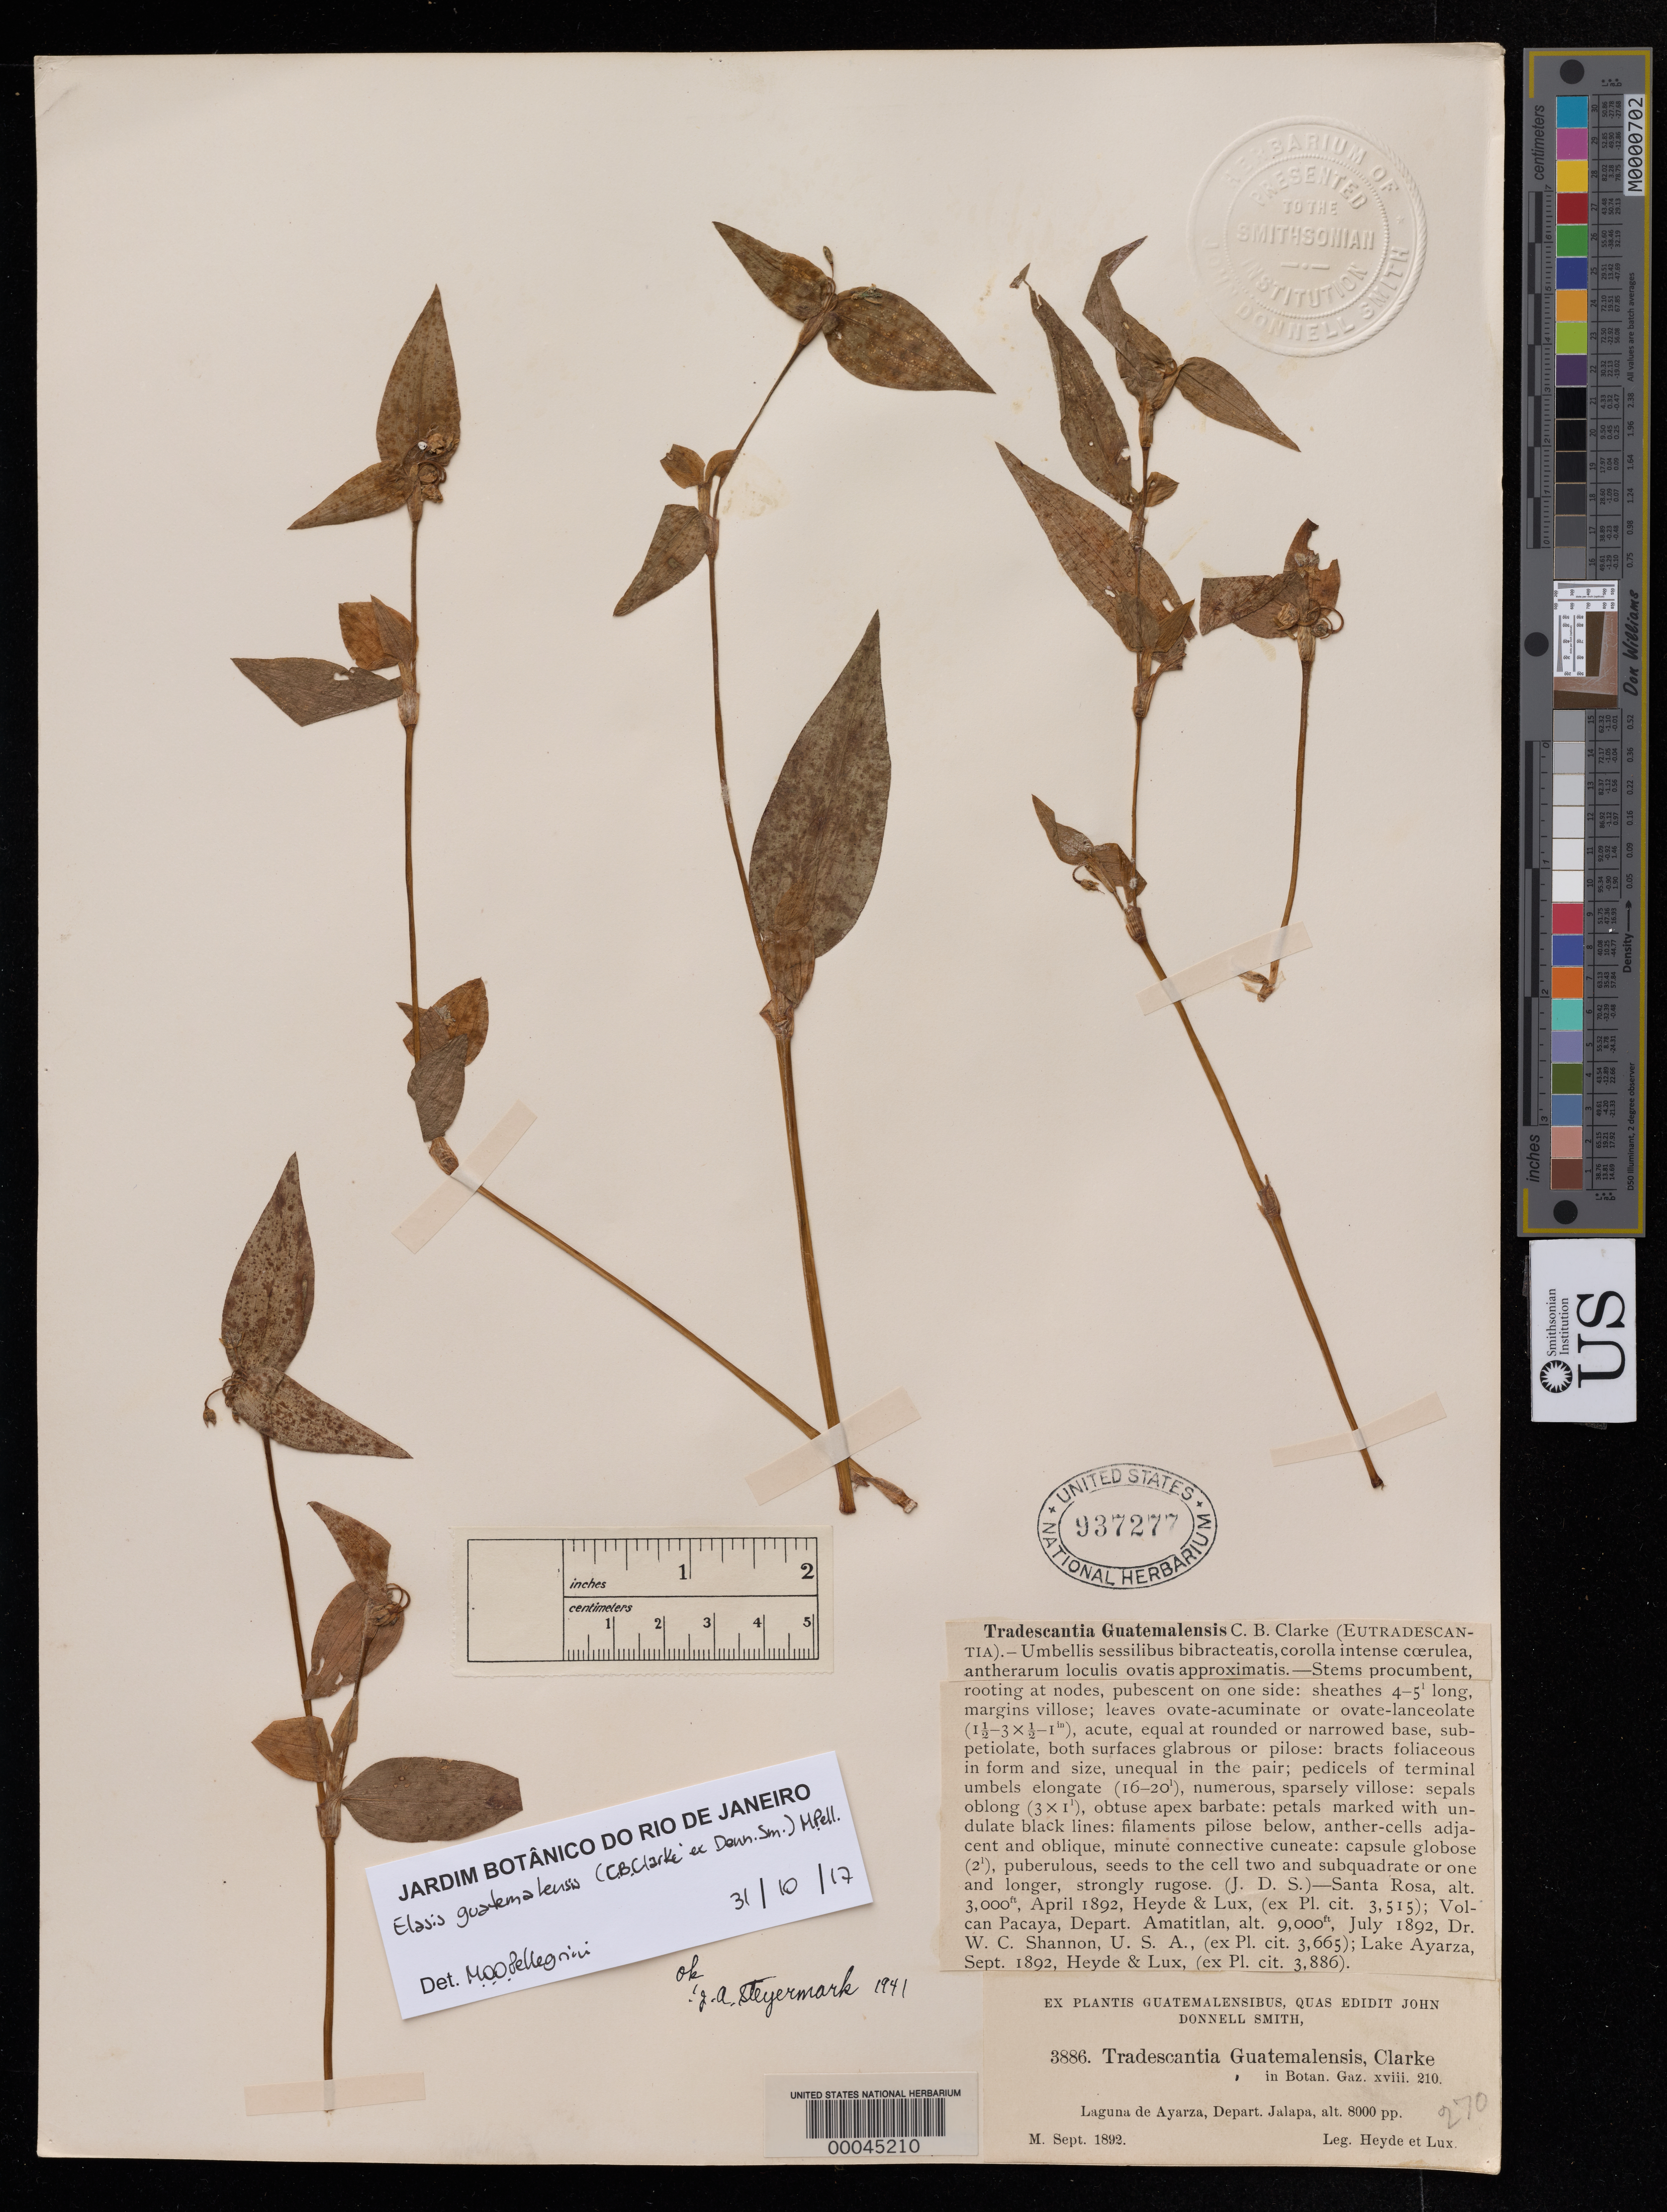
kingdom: Plantae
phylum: Tracheophyta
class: Liliopsida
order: Commelinales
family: Commelinaceae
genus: Elasis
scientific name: Elasis guatemalensis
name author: (C.B. Clarke ex Donn. Sm.) M. Pell.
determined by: Pellegrini, M. O. de Oliveira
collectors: E. T. Heyde & E. Lux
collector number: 3886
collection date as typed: Sep 1892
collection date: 1892-09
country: Guatemala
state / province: Jalapa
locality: Laguna de Ayarza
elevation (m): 2440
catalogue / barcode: US 937277